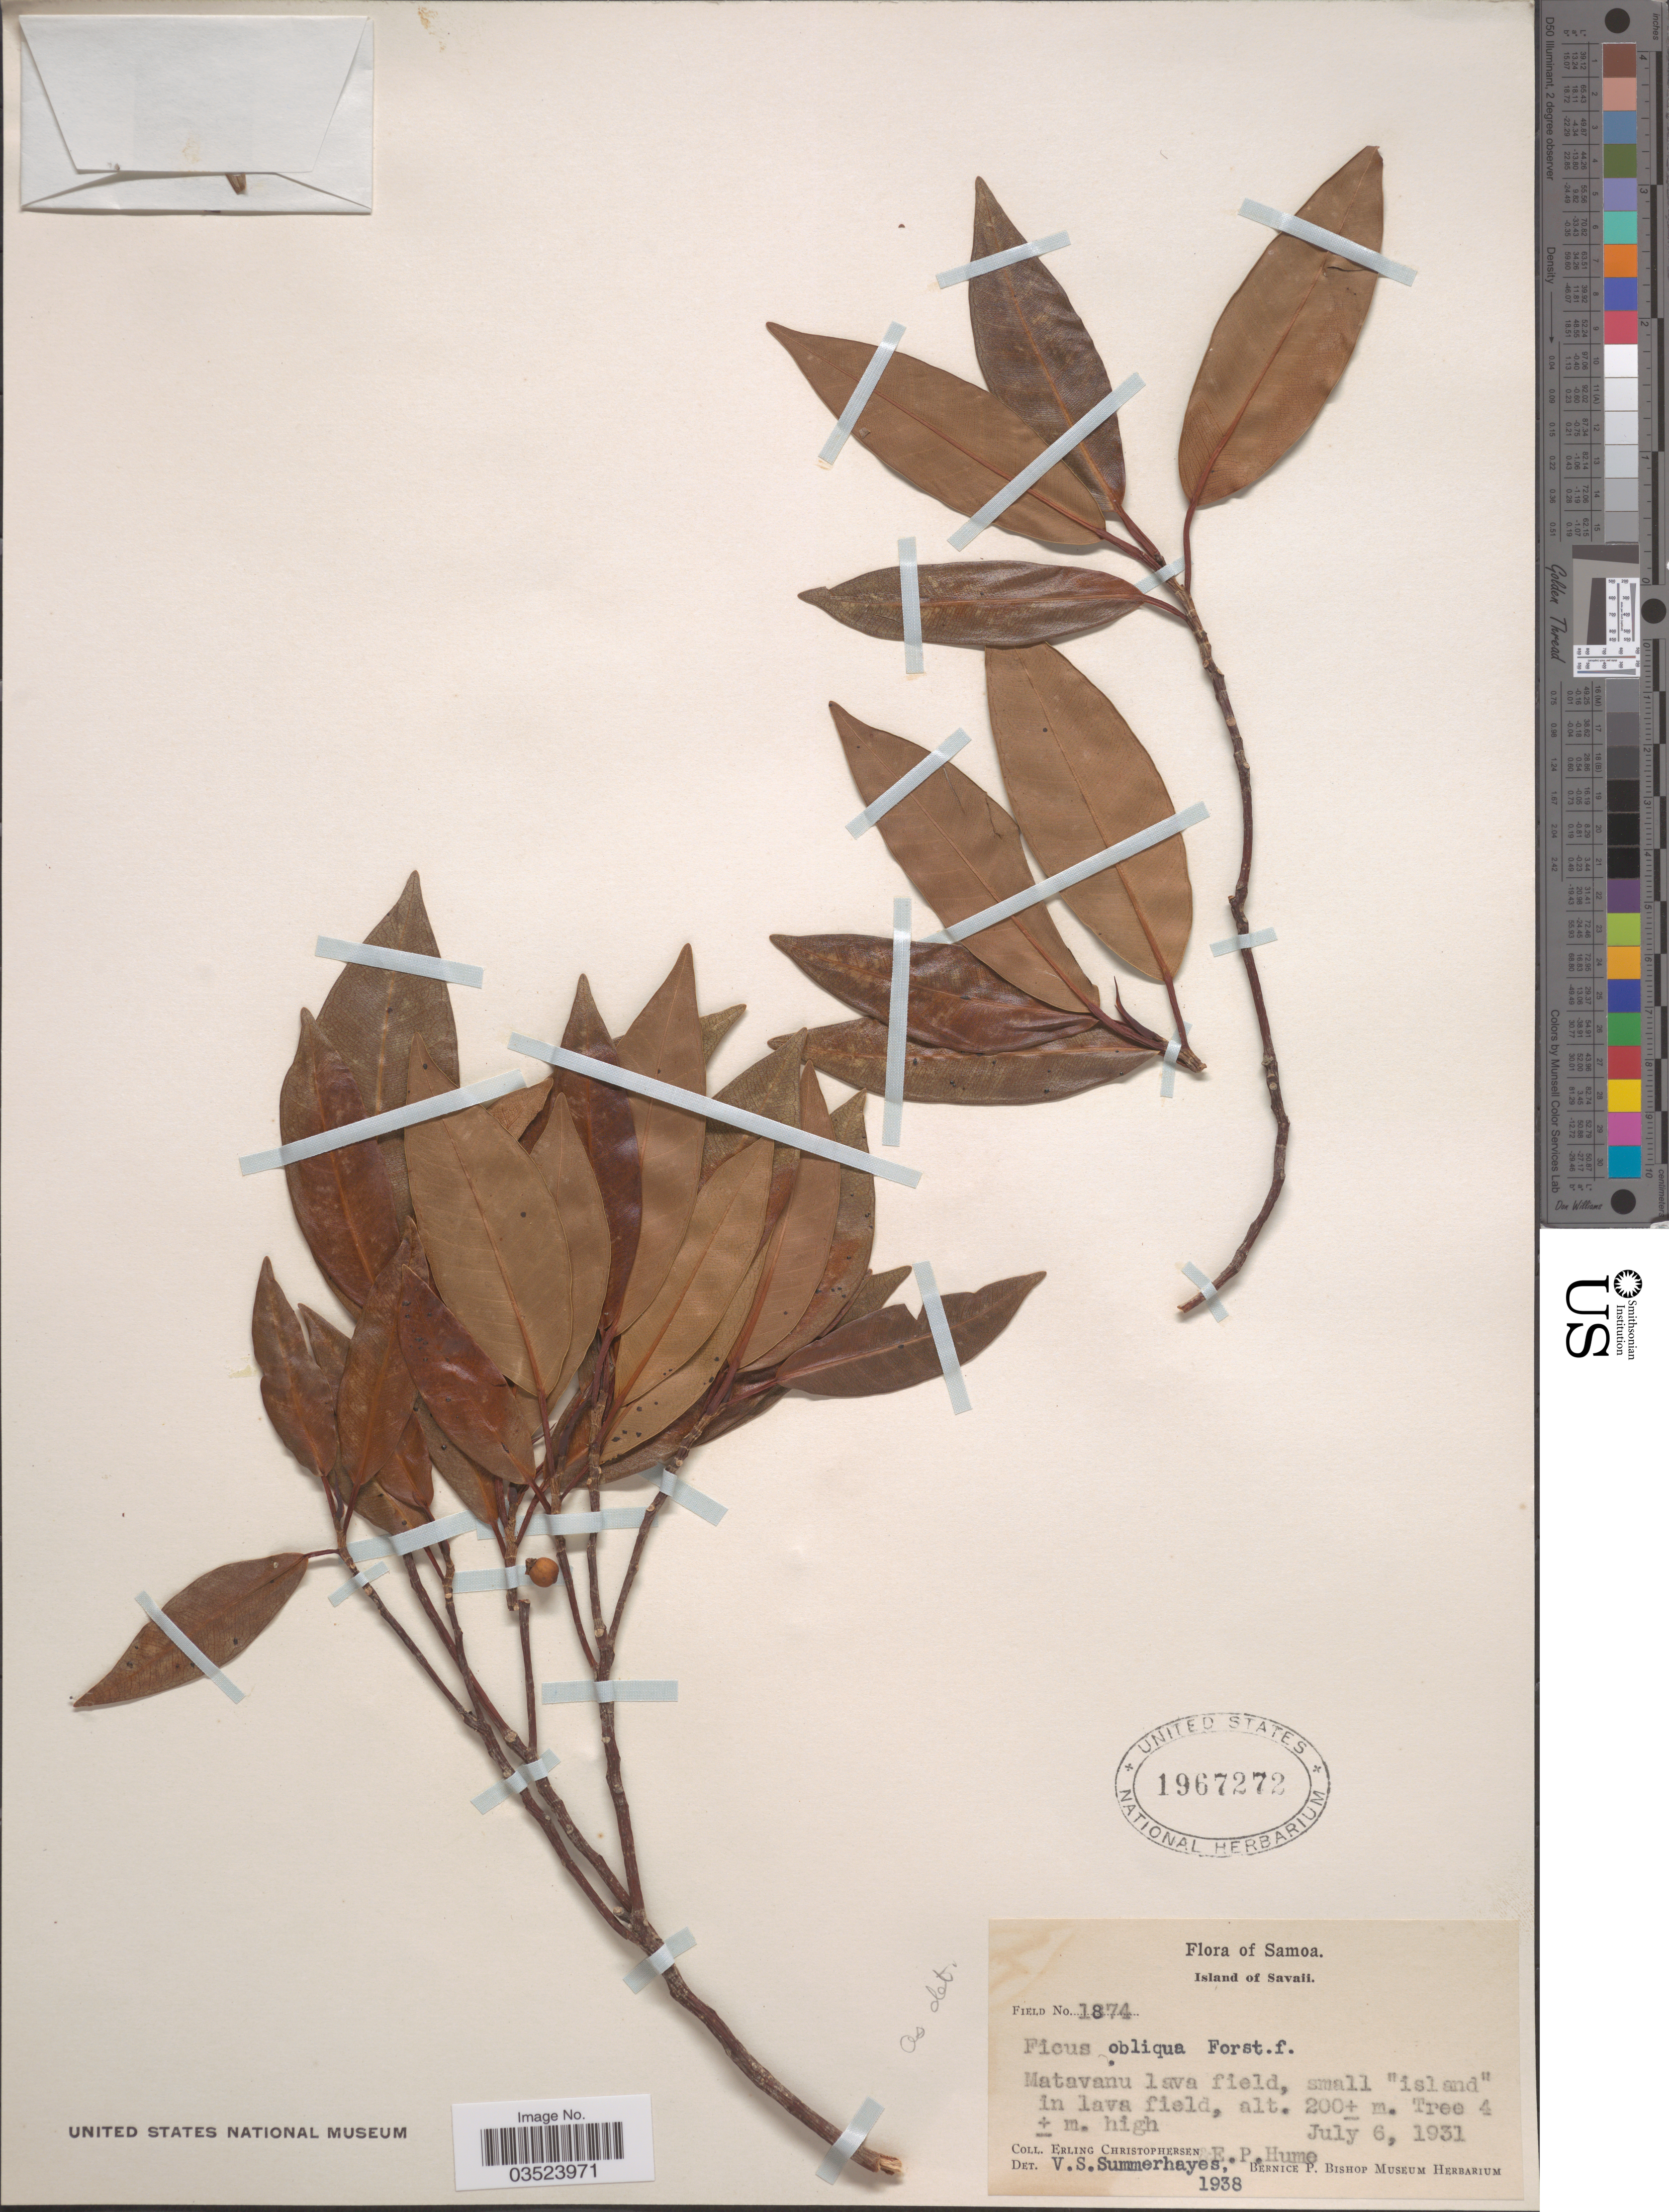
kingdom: Plantae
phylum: Tracheophyta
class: Magnoliopsida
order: Rosales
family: Moraceae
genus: Ficus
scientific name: Ficus obliqua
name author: G. Forst.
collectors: E. Christophersen & E. P. Hume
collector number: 1874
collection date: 1931-07-06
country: Samoa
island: Savaii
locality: Island of Savaii. Matavanu lava field, small "island" in lava field.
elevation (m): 200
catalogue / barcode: US 1967272